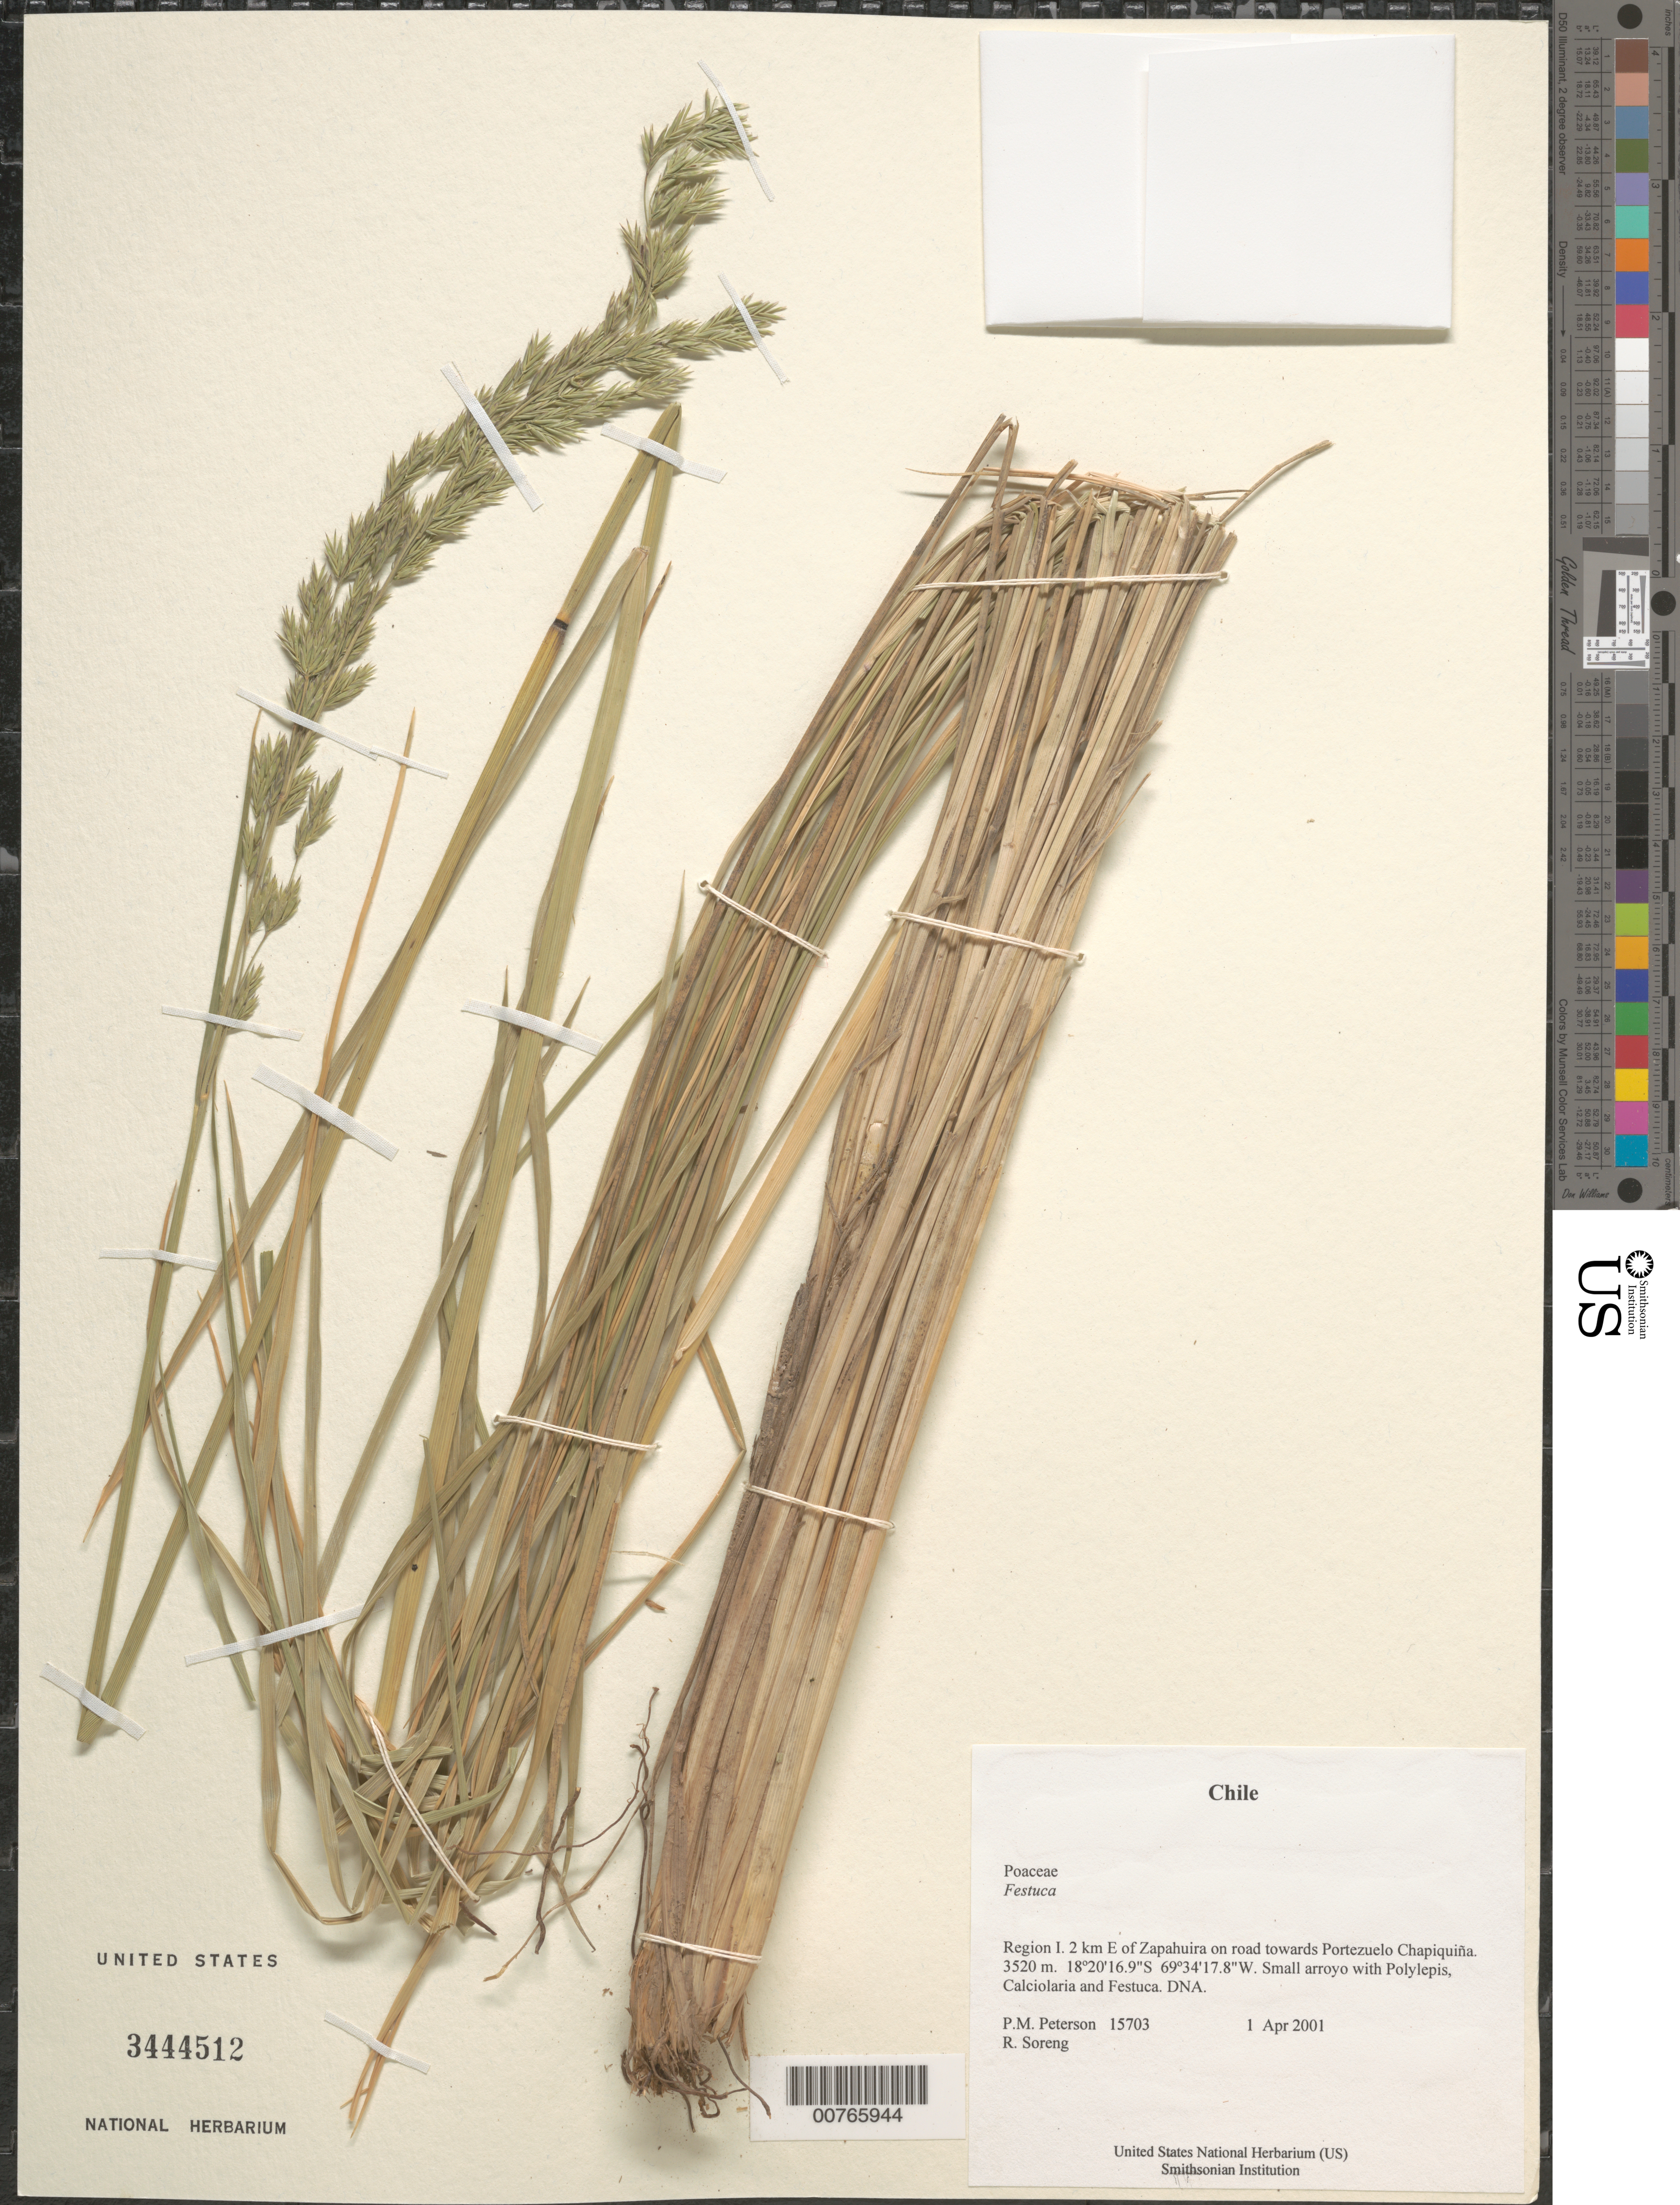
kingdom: Plantae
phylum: Tracheophyta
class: Liliopsida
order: Poales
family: Poaceae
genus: Festuca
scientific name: Festuca sublimis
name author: Pilg.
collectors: P. M. Peterson & R. J. Soreng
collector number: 15703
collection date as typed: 01 Apr 2001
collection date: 2001-04-01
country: Chile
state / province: Tarapacá (I)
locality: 2 km E of Zapahuira on road towards Portezuelo Chapiquiña.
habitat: Small arroyo with Polylepis, Calciolaria and Festuca.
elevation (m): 3520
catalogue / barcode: US 3444512